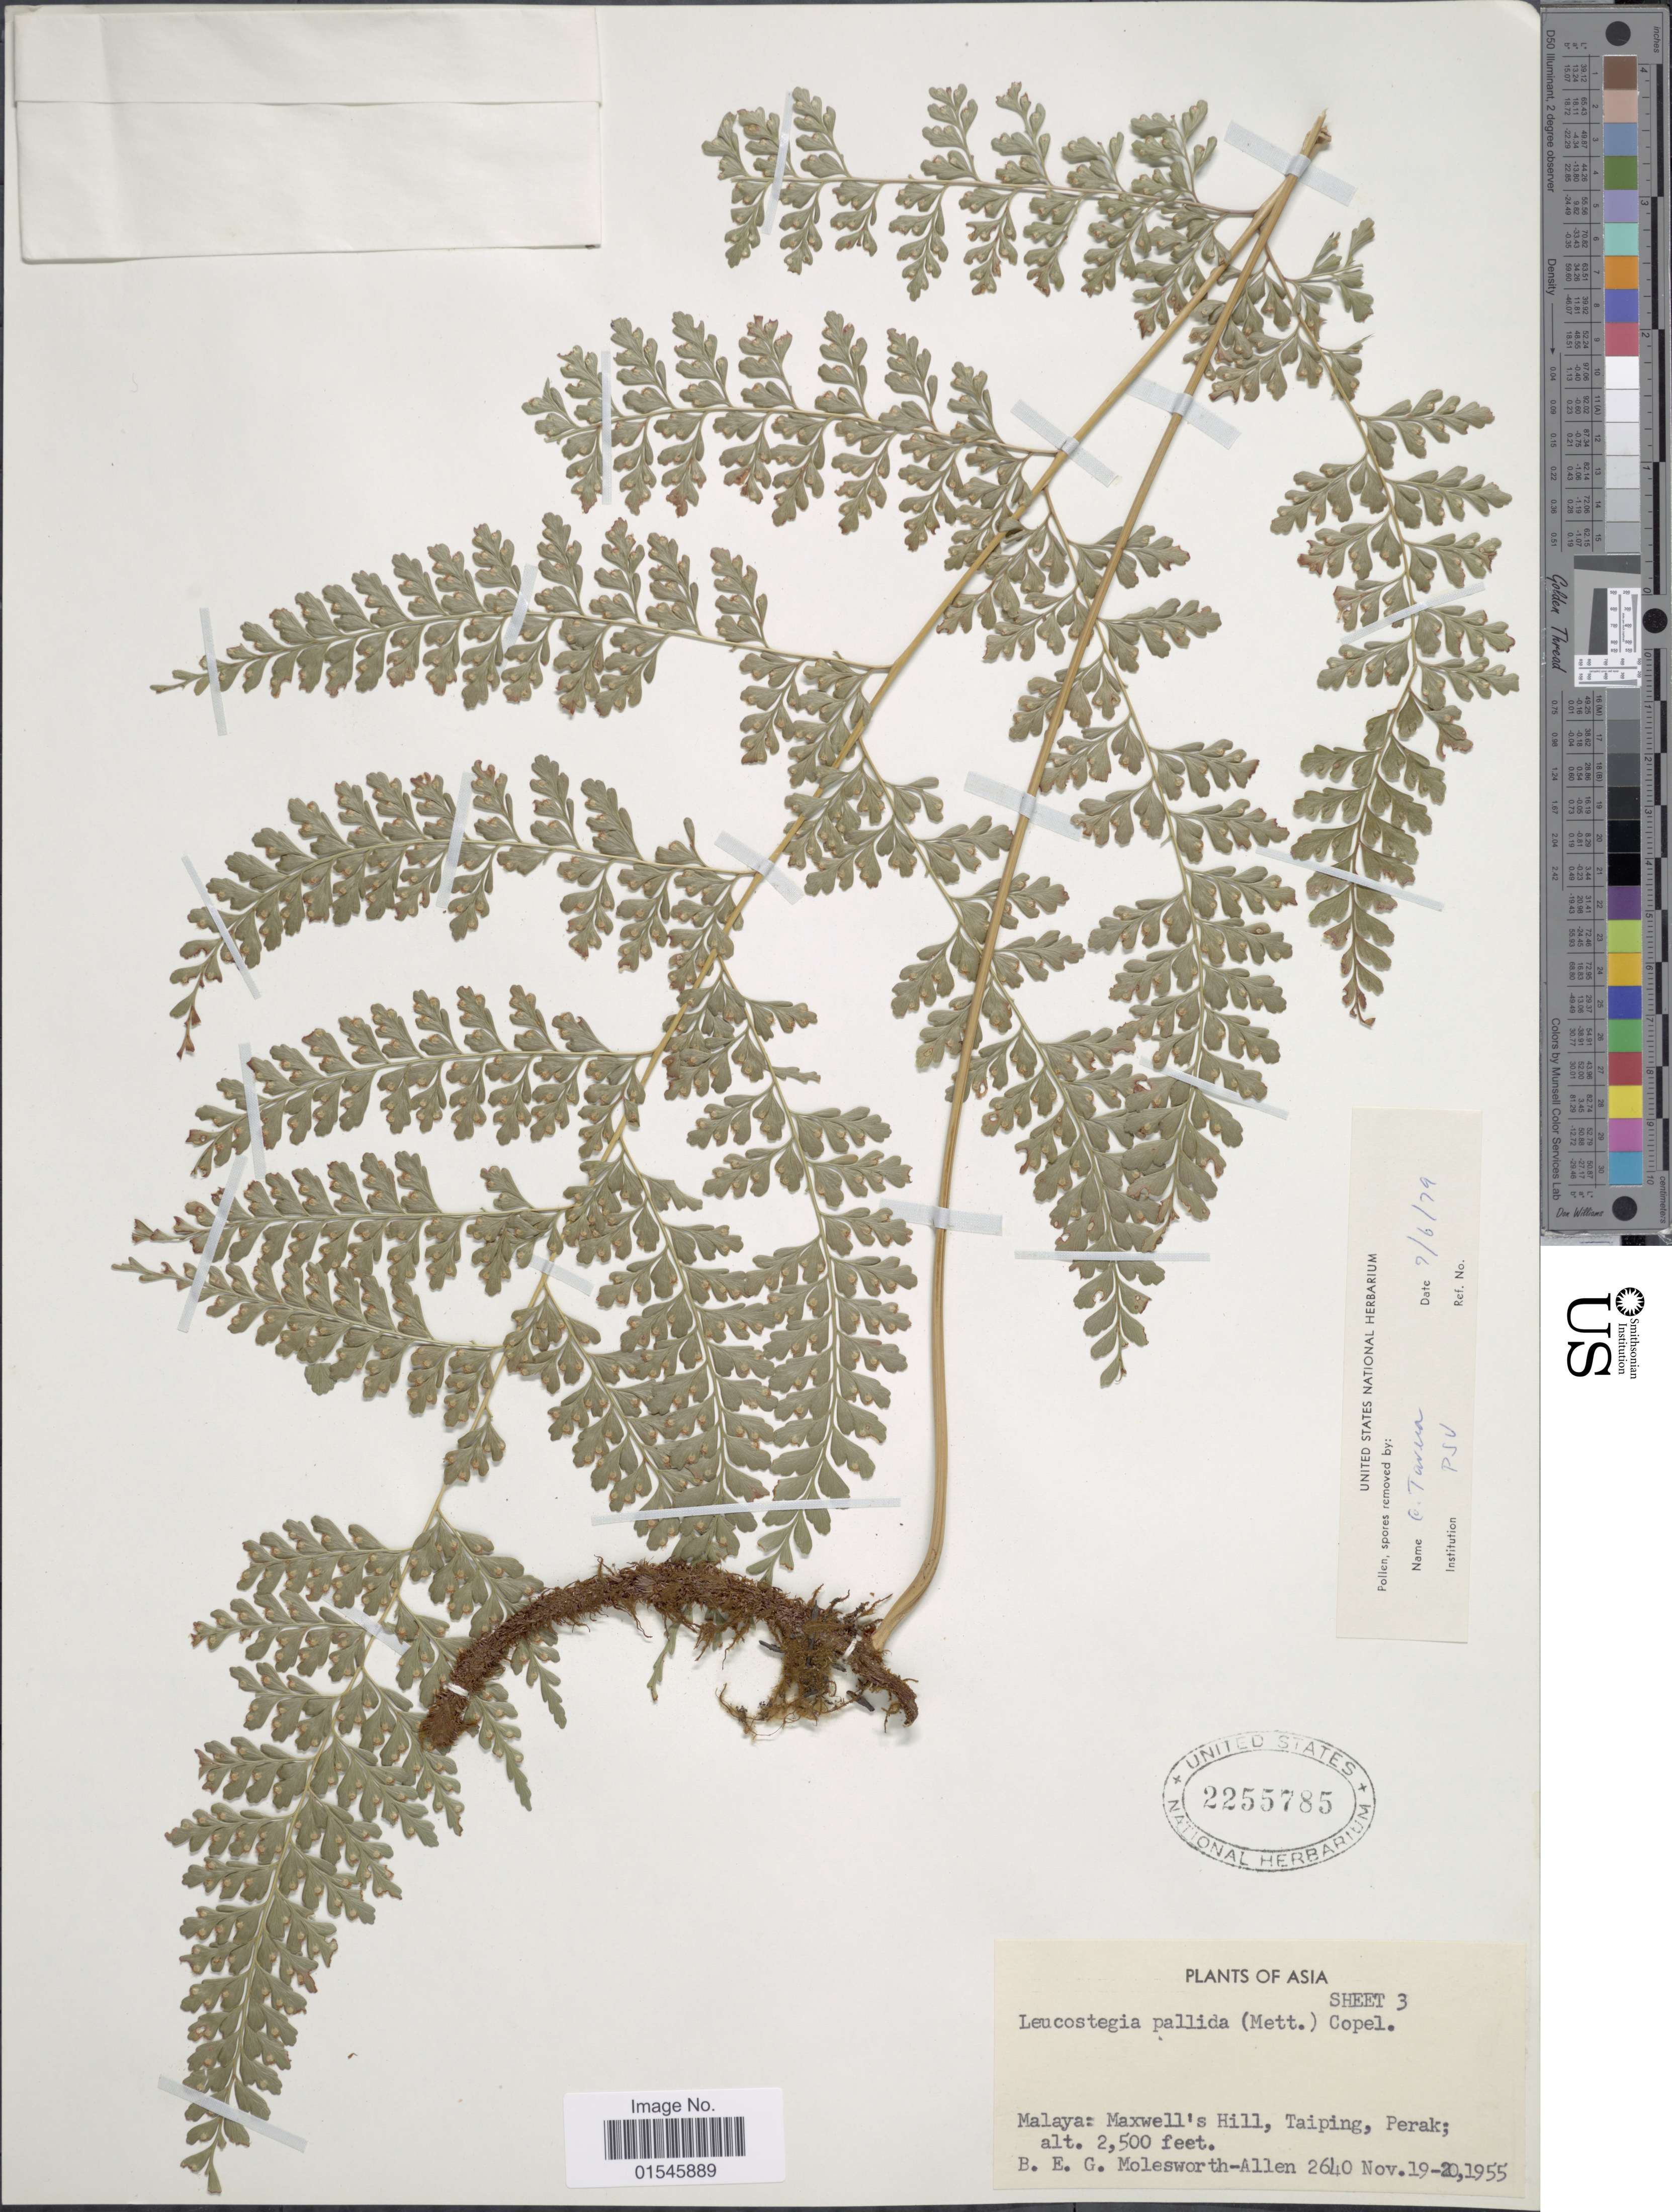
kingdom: Plantae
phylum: Tracheophyta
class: Polypodiopsida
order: Polypodiales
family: Hypodematiaceae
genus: Leucostegia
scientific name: Leucostegia pallida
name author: (Mett. ex Kuhn) Copel.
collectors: B. E. G. Molesworth-Allen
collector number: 2640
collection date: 1955-11-19/1955-11-20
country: Malaysia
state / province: Perak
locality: Malaya: Maxwell's Hill, Taiping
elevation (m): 762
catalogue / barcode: US 2255785